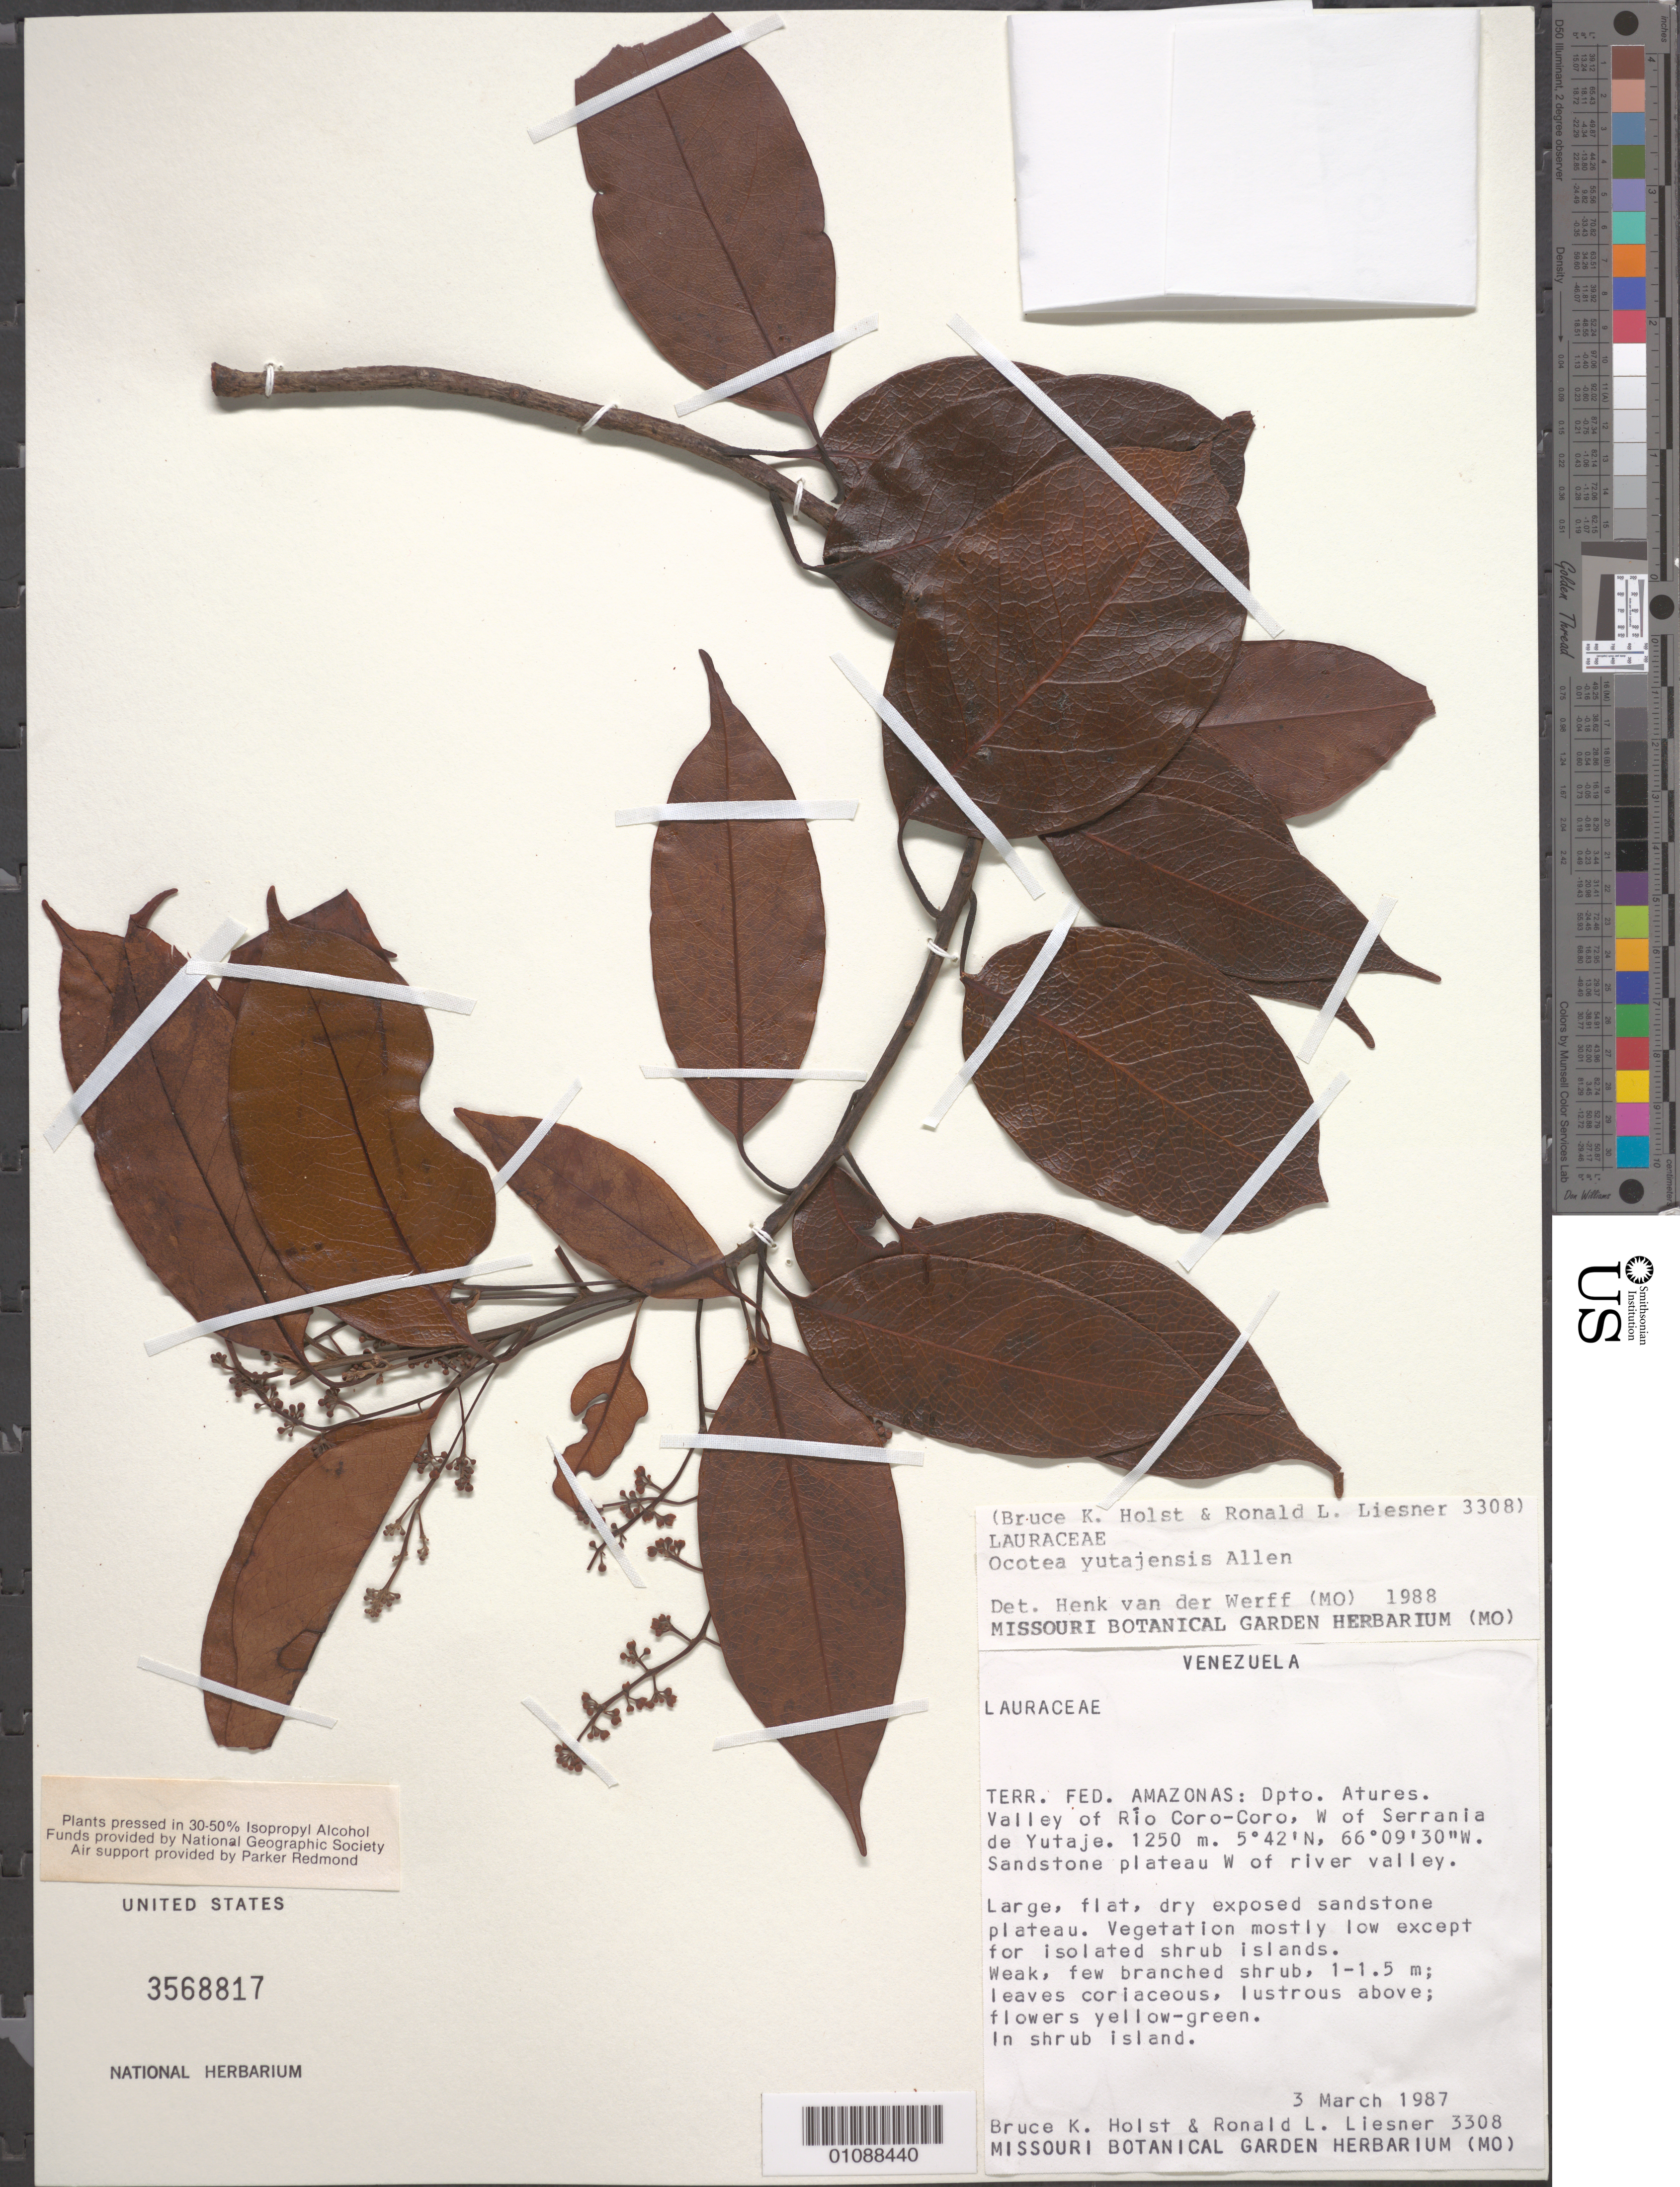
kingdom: Plantae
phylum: Tracheophyta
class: Magnoliopsida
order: Laurales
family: Lauraceae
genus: Ocotea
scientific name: Ocotea yutajensis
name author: C.K. Allen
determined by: van der Werff, H., (MO), Missouri Botanical Garden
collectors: B. Holst & R. L. Liesner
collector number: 3308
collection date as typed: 3-Mar-87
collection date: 1987-03-03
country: Venezuela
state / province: Amazonas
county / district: Atures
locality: Río Coro-Coro, W of Serrania de Yutajé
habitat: Large, flat, dry exposed sandstone plateau, vegetation mostly low except for isolated shrub islands. In shrub island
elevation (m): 1250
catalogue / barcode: US 3568817